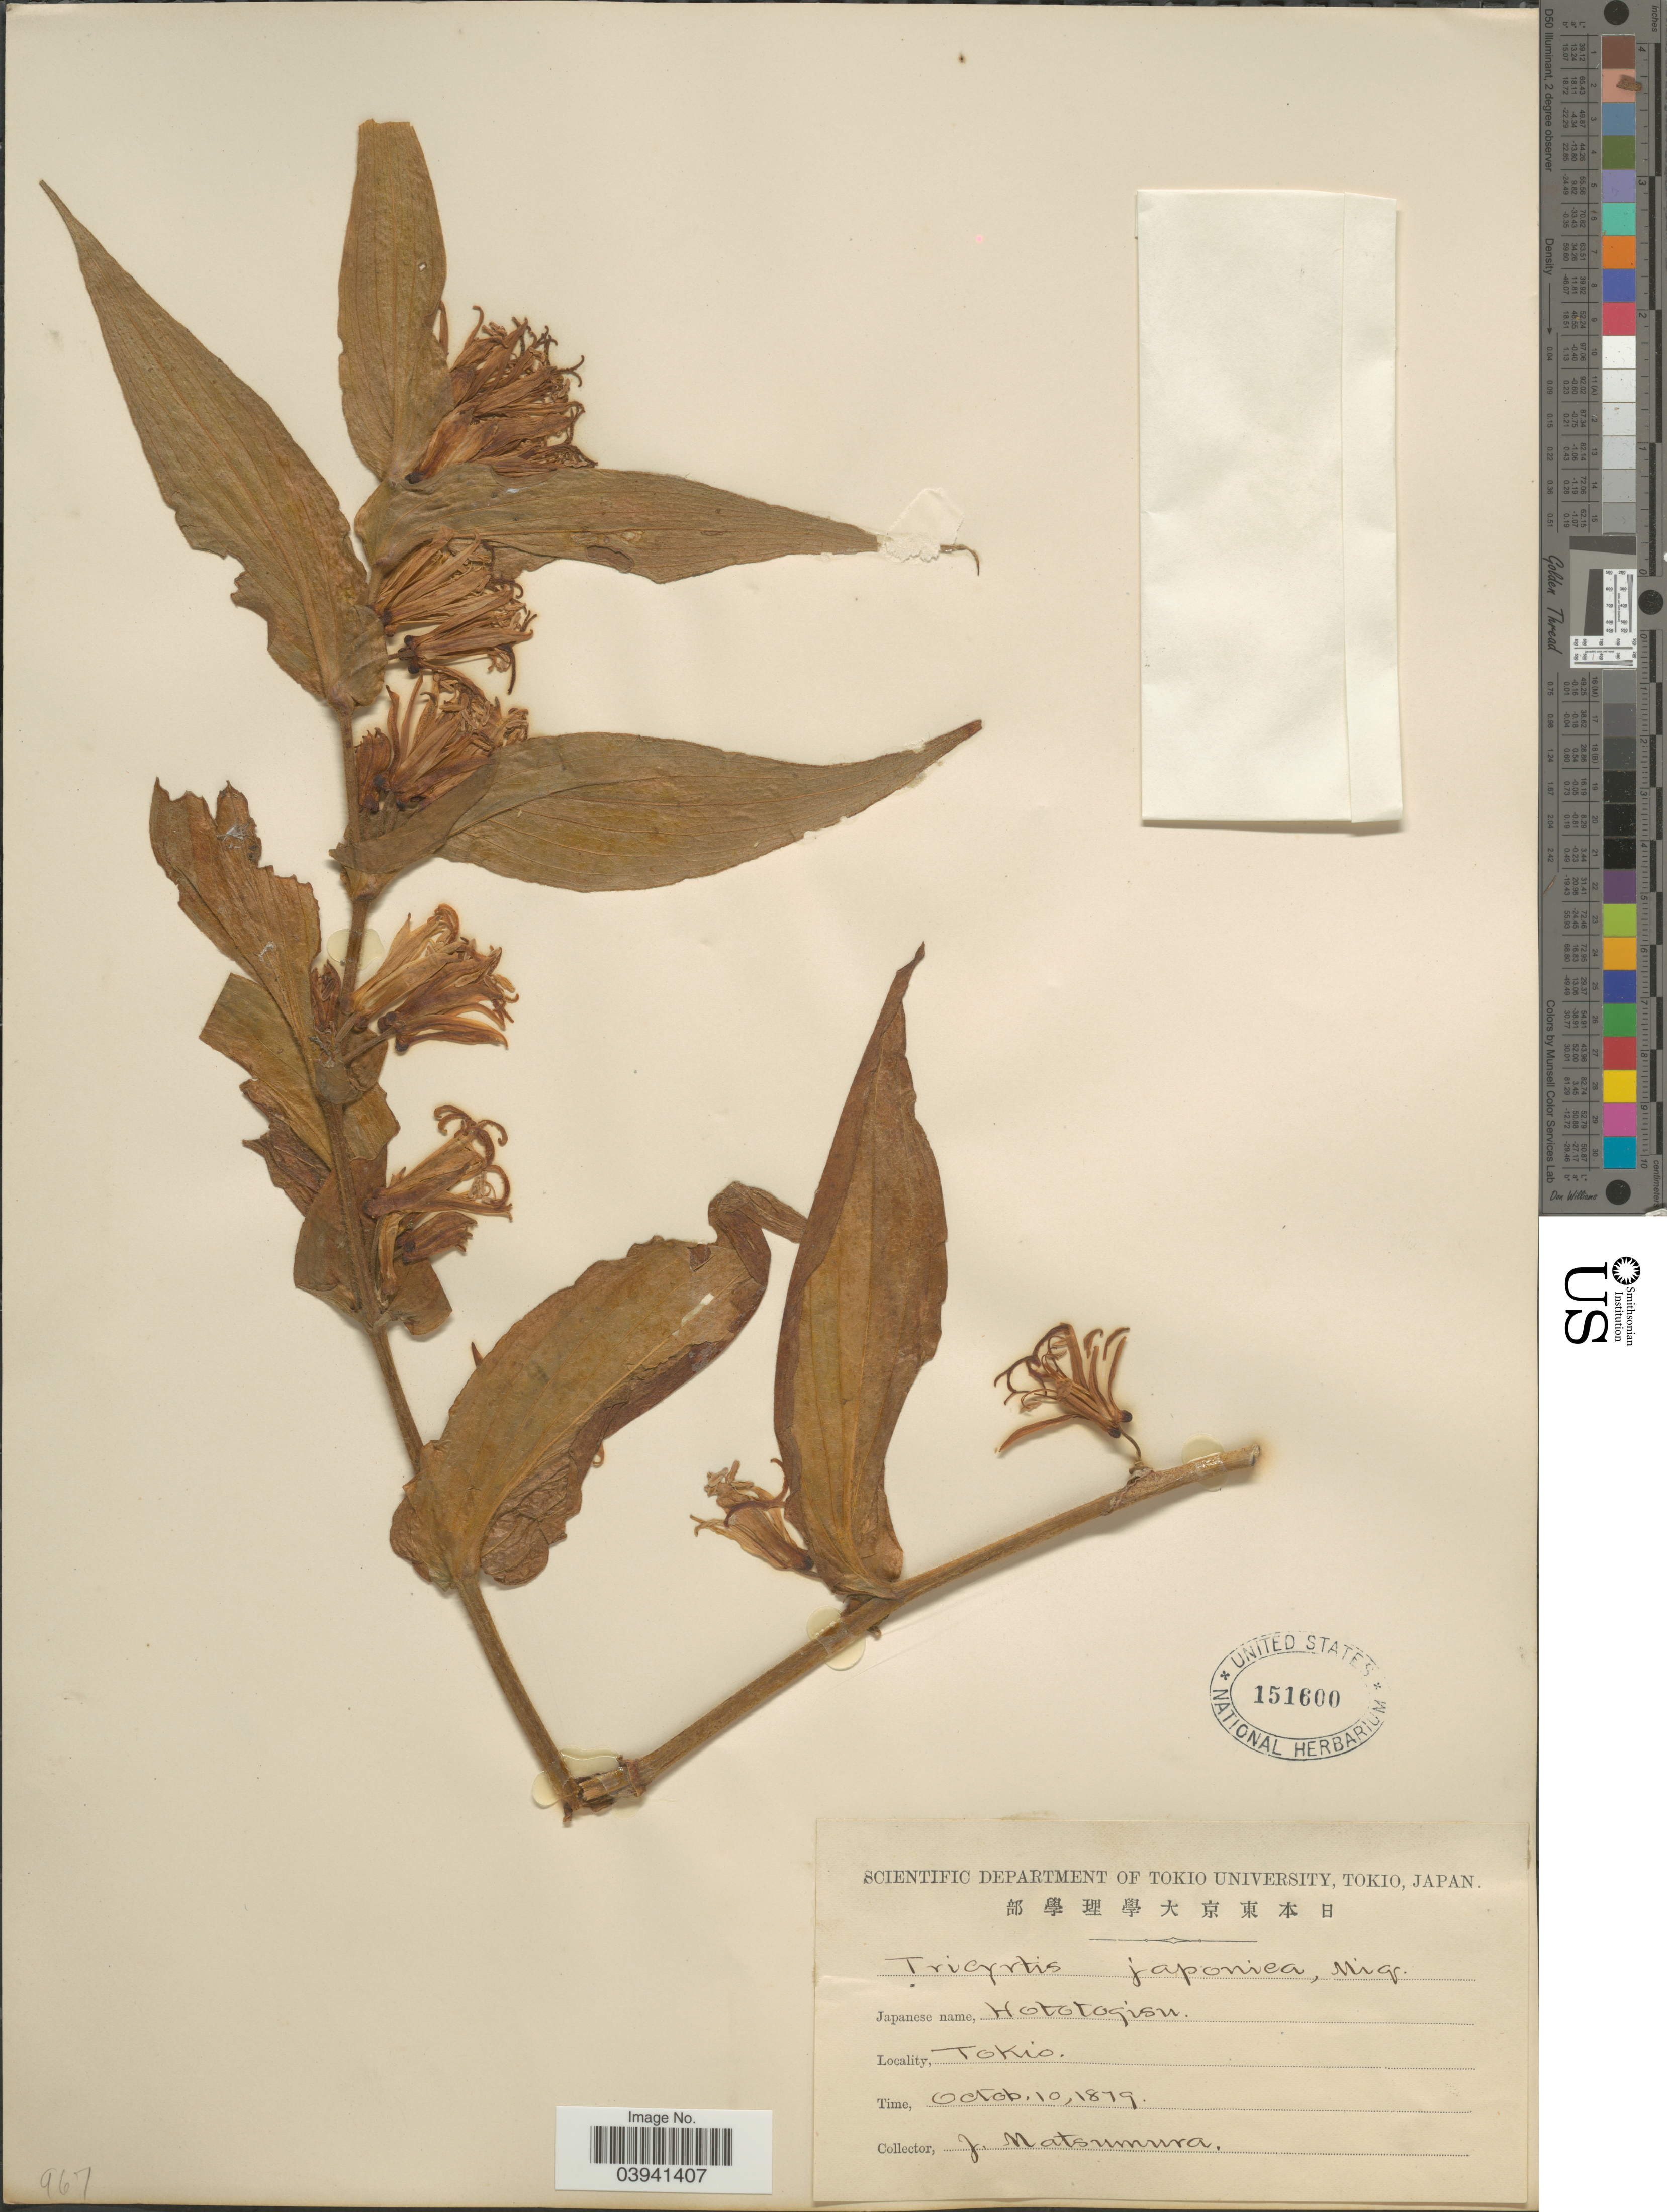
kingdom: Plantae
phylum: Tracheophyta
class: Liliopsida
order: Liliales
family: Liliaceae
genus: Tricyrtis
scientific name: Tricyrtis japonica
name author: Miq.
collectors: J. Matsumura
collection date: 1879-10-10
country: Japan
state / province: Tokyo, Federal City of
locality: Tokio.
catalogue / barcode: US 151600